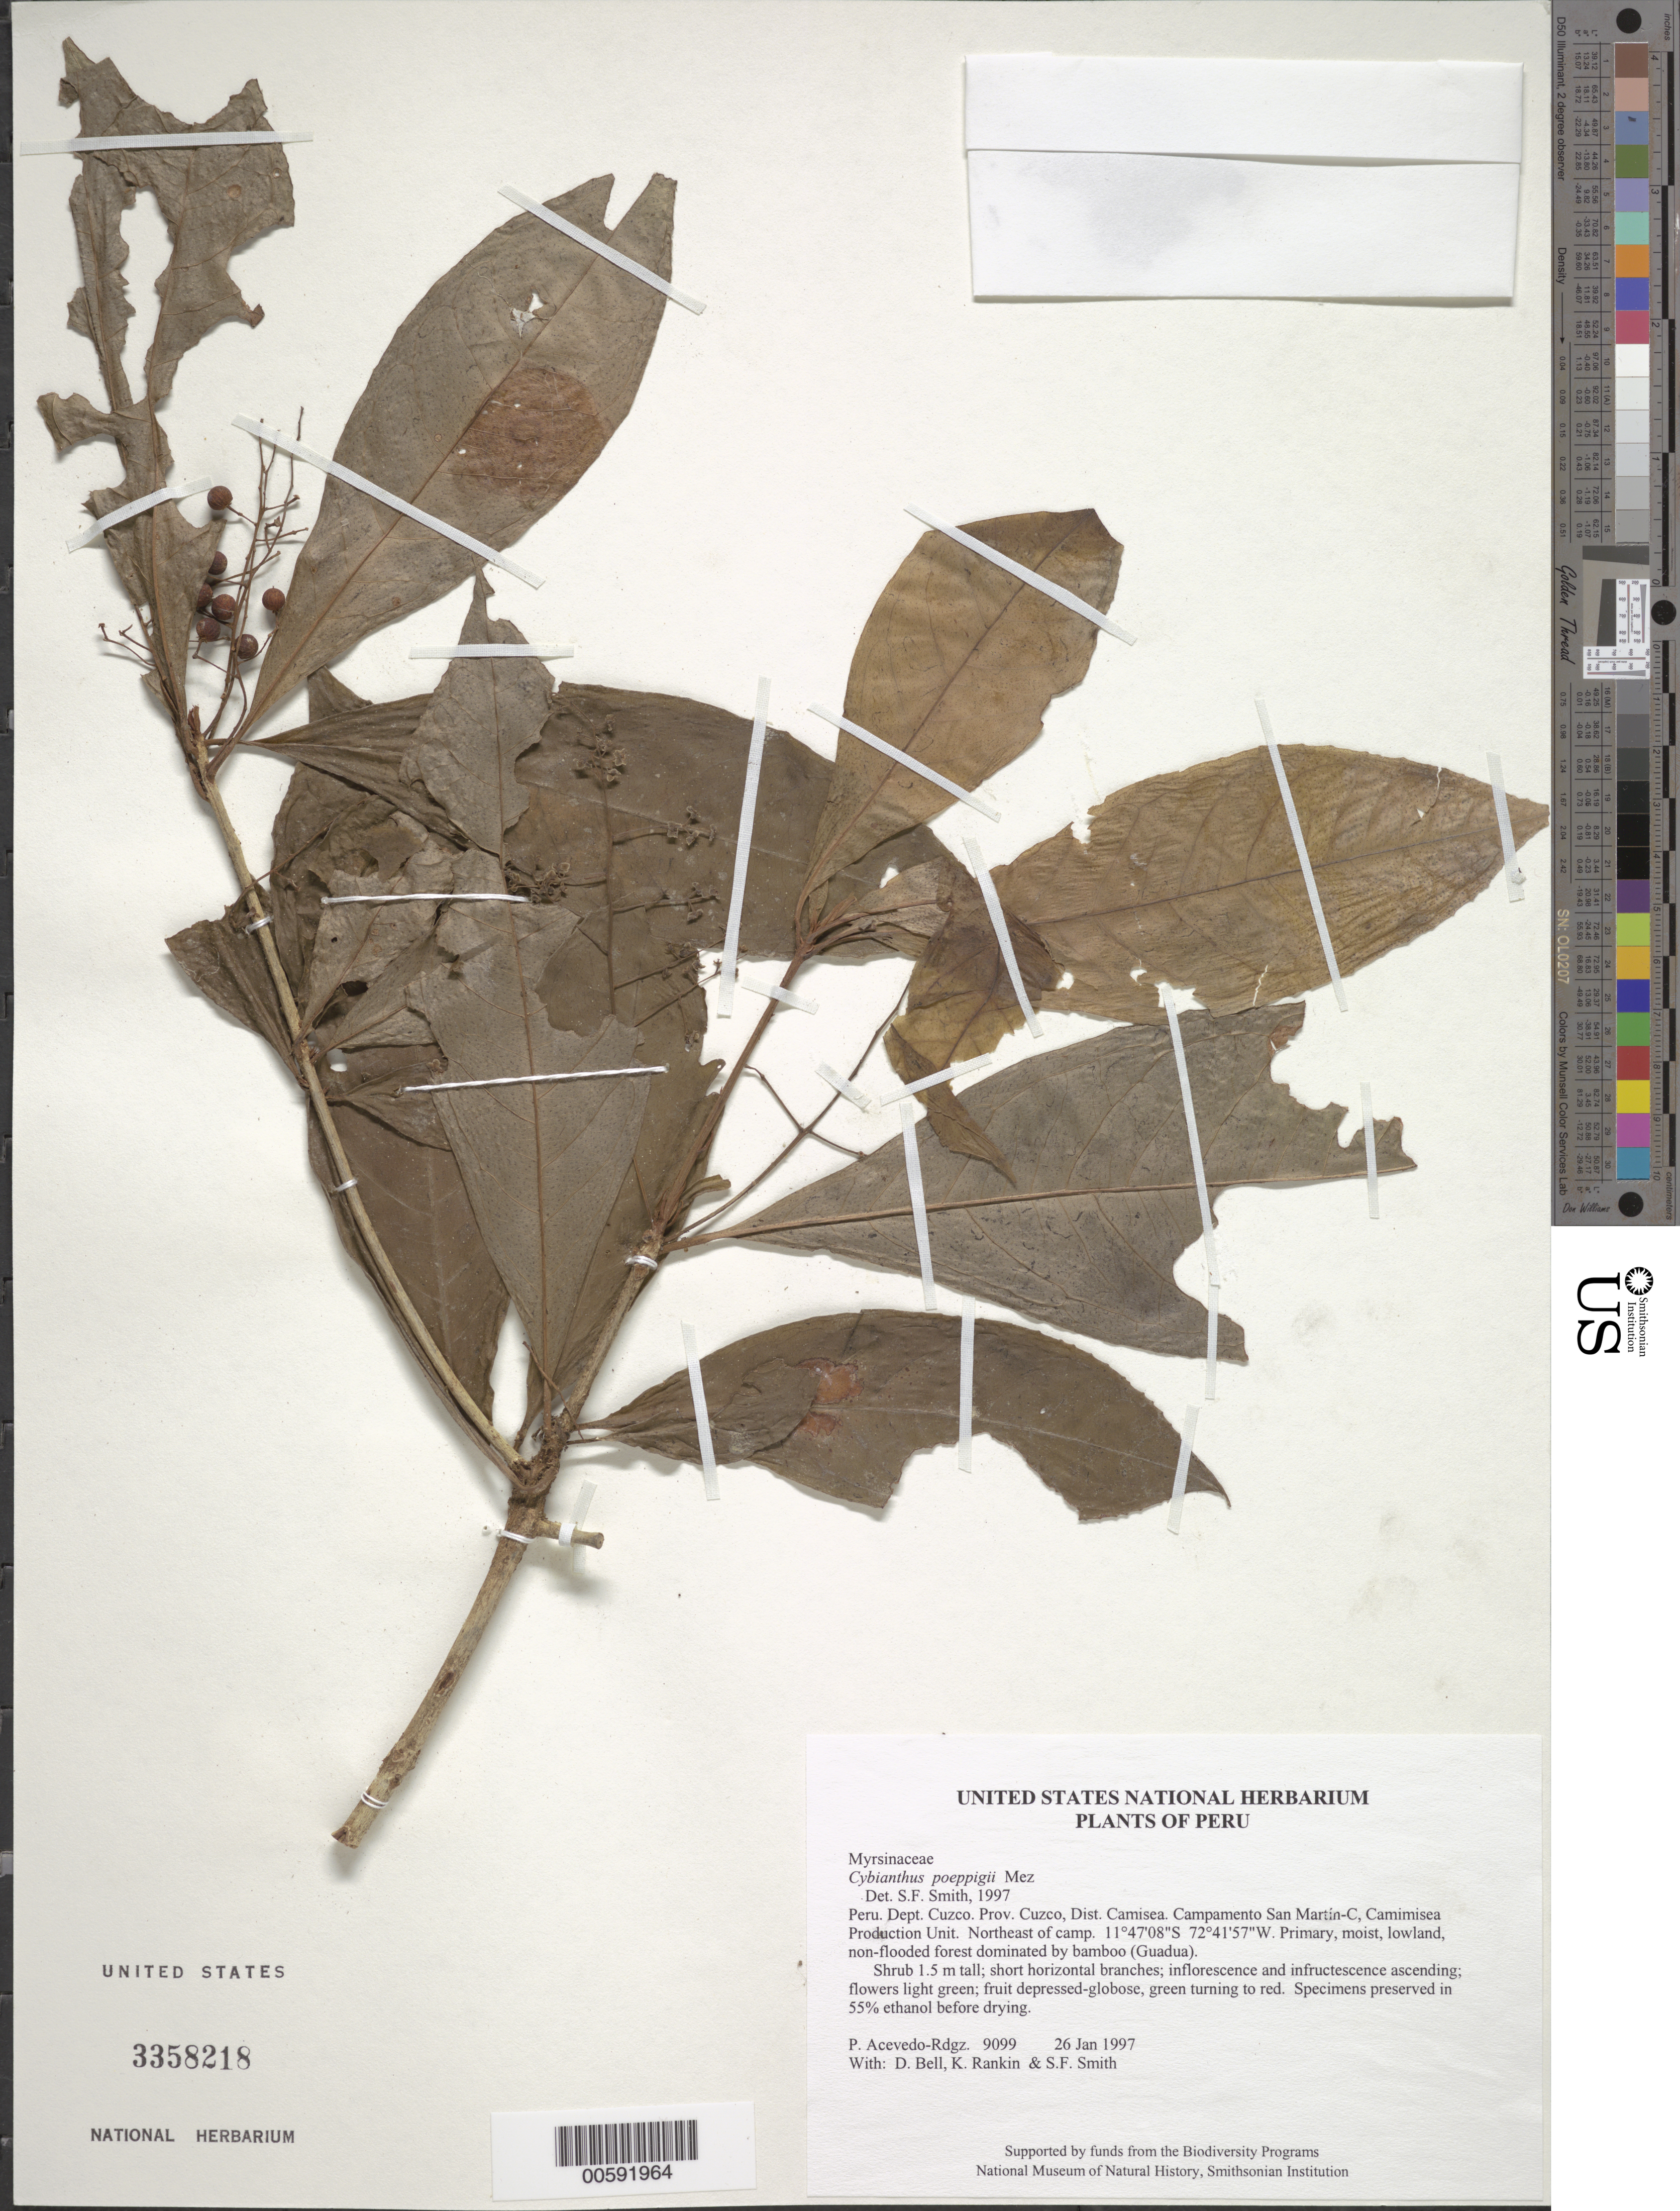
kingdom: Plantae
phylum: Tracheophyta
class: Magnoliopsida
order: Ericales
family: Primulaceae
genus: Cybianthus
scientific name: Cybianthus poeppigii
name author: Mez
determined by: Smith, Stephen F., (US), NMNH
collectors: P. Acevedo-Rodr., D. A. Bell, K. B. Rankin & S.F. Smith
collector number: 9099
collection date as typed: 26 Jan 1997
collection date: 1997-01-26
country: Peru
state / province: Cusco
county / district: Cusco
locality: Districto Camisea, Campamento San Martín-C, Camimisea Production Unit. Northeast of camp.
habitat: Primary, moist, lowland, non-flooded forest dominated by bamboo (Guadua).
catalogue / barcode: US 3358218